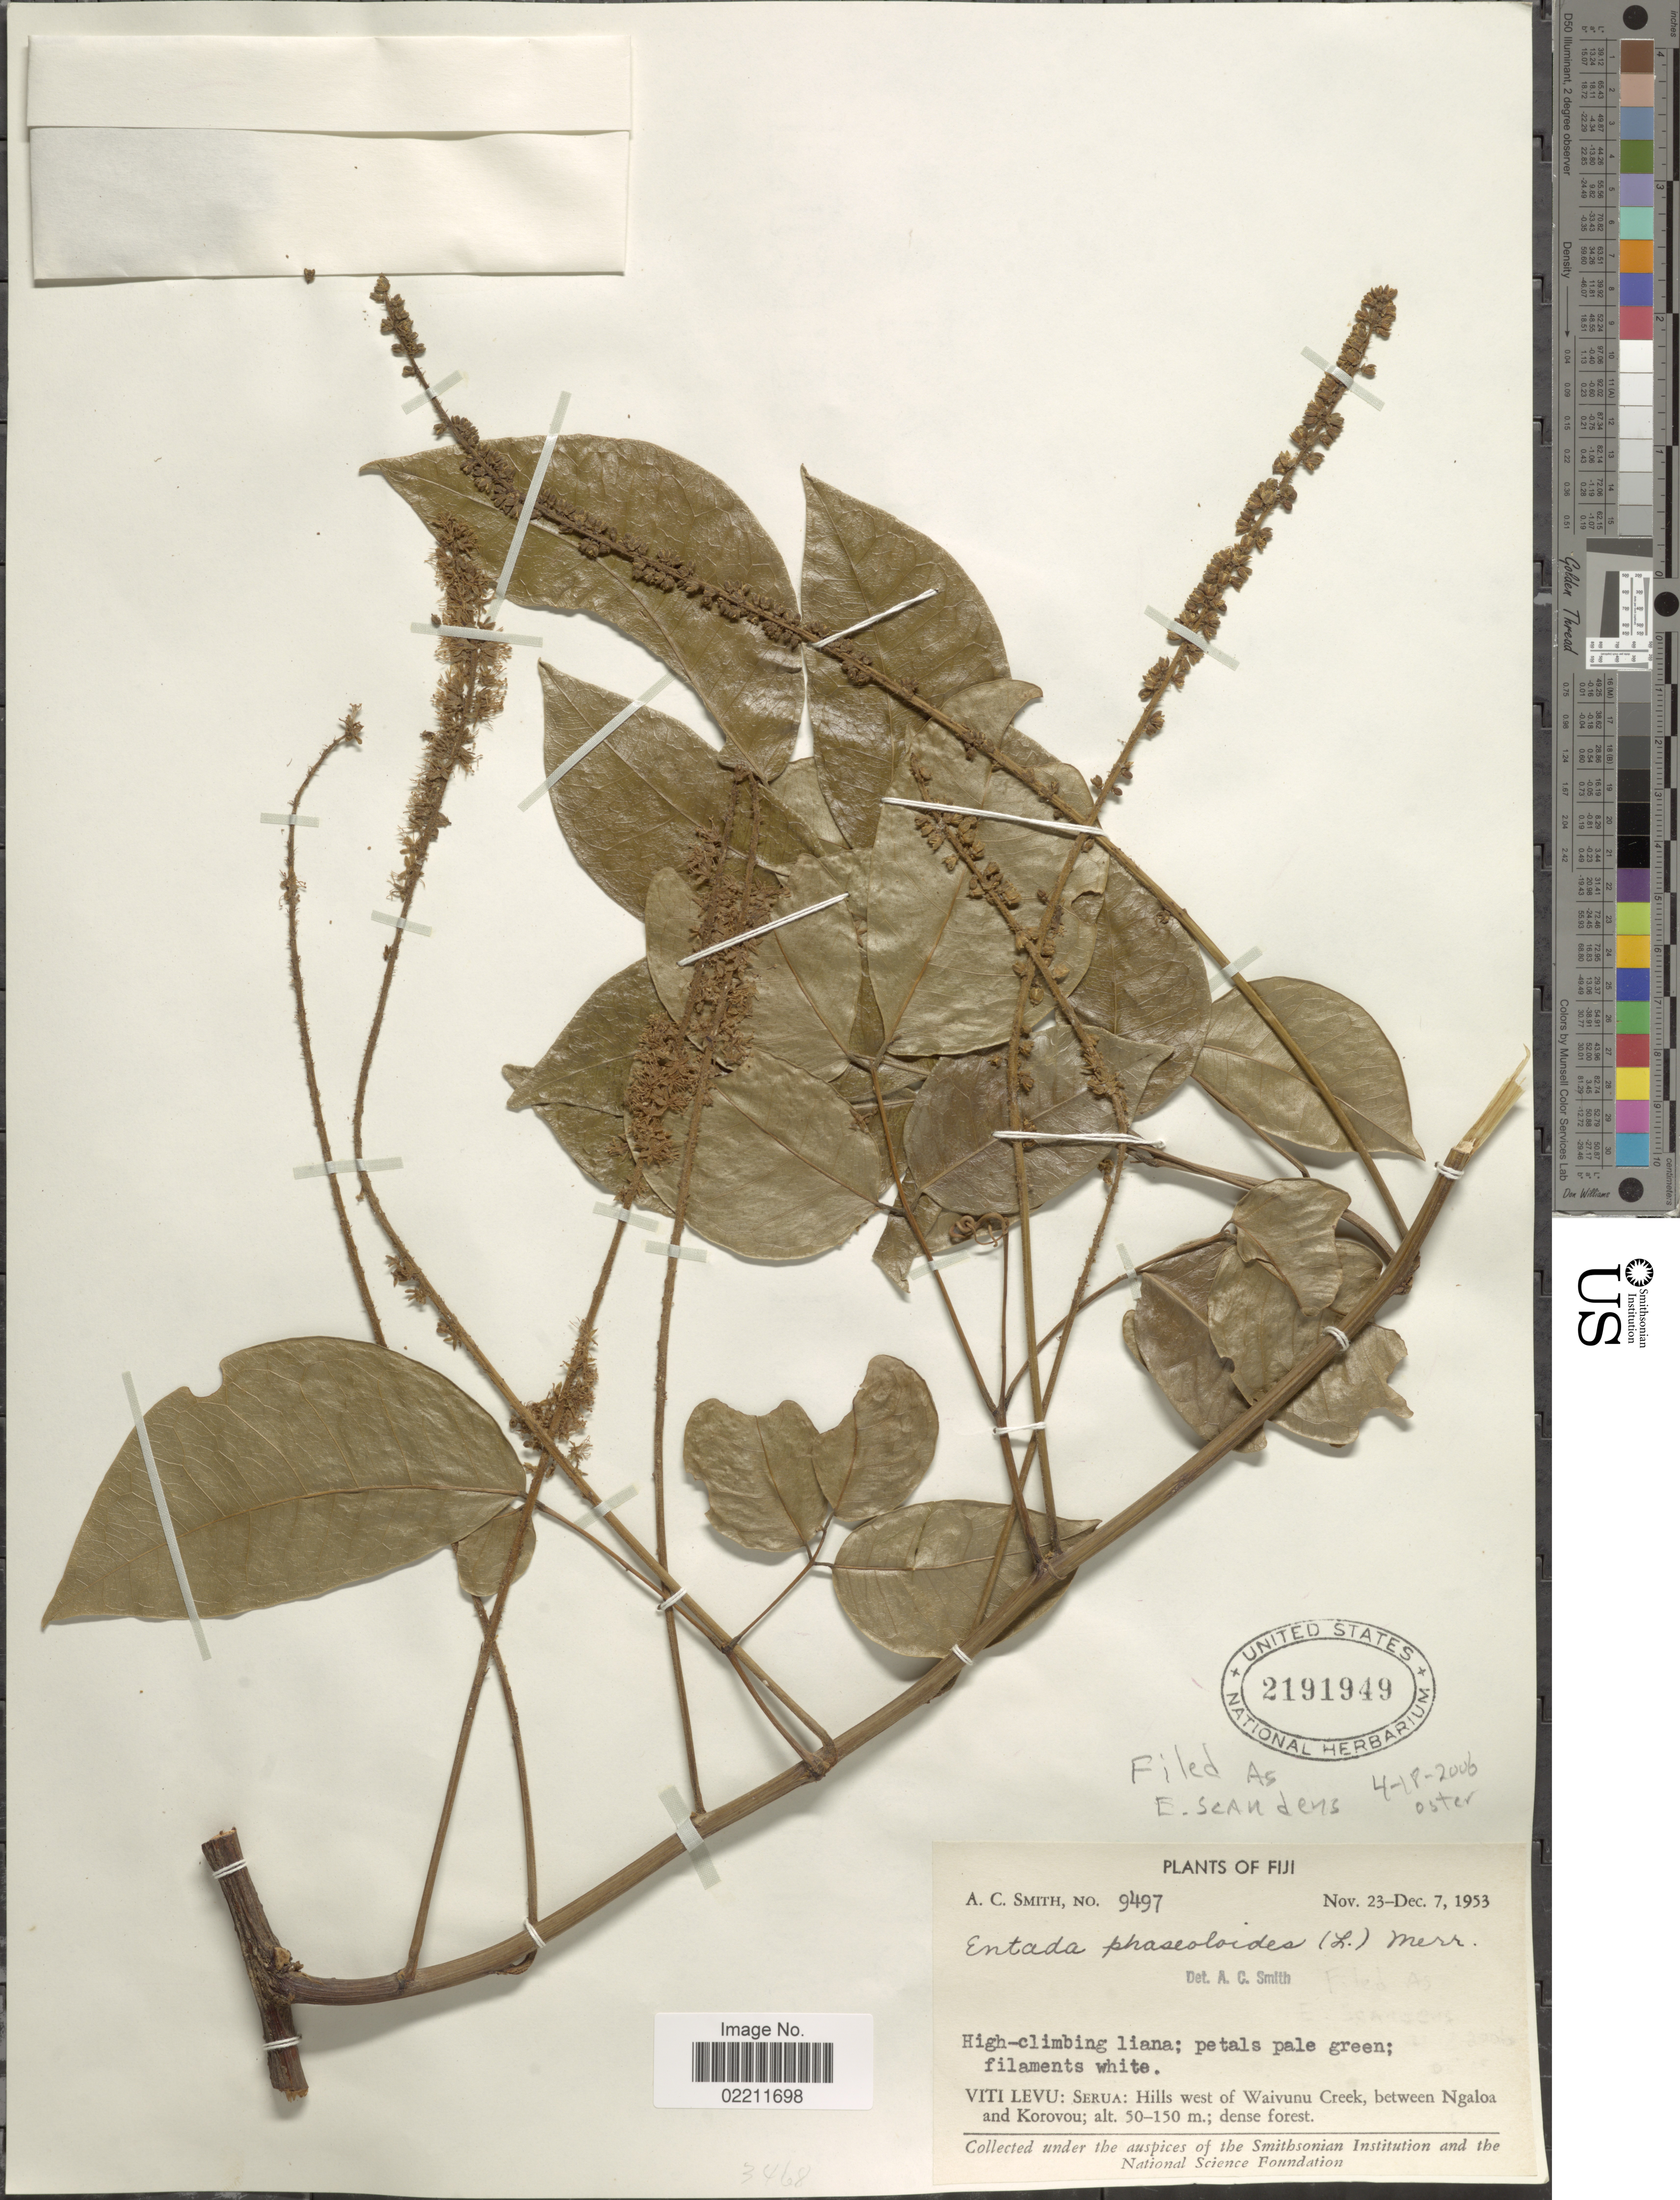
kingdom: Plantae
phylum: Tracheophyta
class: Magnoliopsida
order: Fabales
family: Fabaceae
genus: Entada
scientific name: Entada phaseoloides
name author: (L.) Merr.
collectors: A. C. Smith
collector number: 9497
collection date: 1953-11-23/1953-12-07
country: Fiji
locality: Viti Levu: Serua: Hills west of Waivuna Creek , between Ngaloa and Korovou,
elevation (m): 50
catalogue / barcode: US 2191949